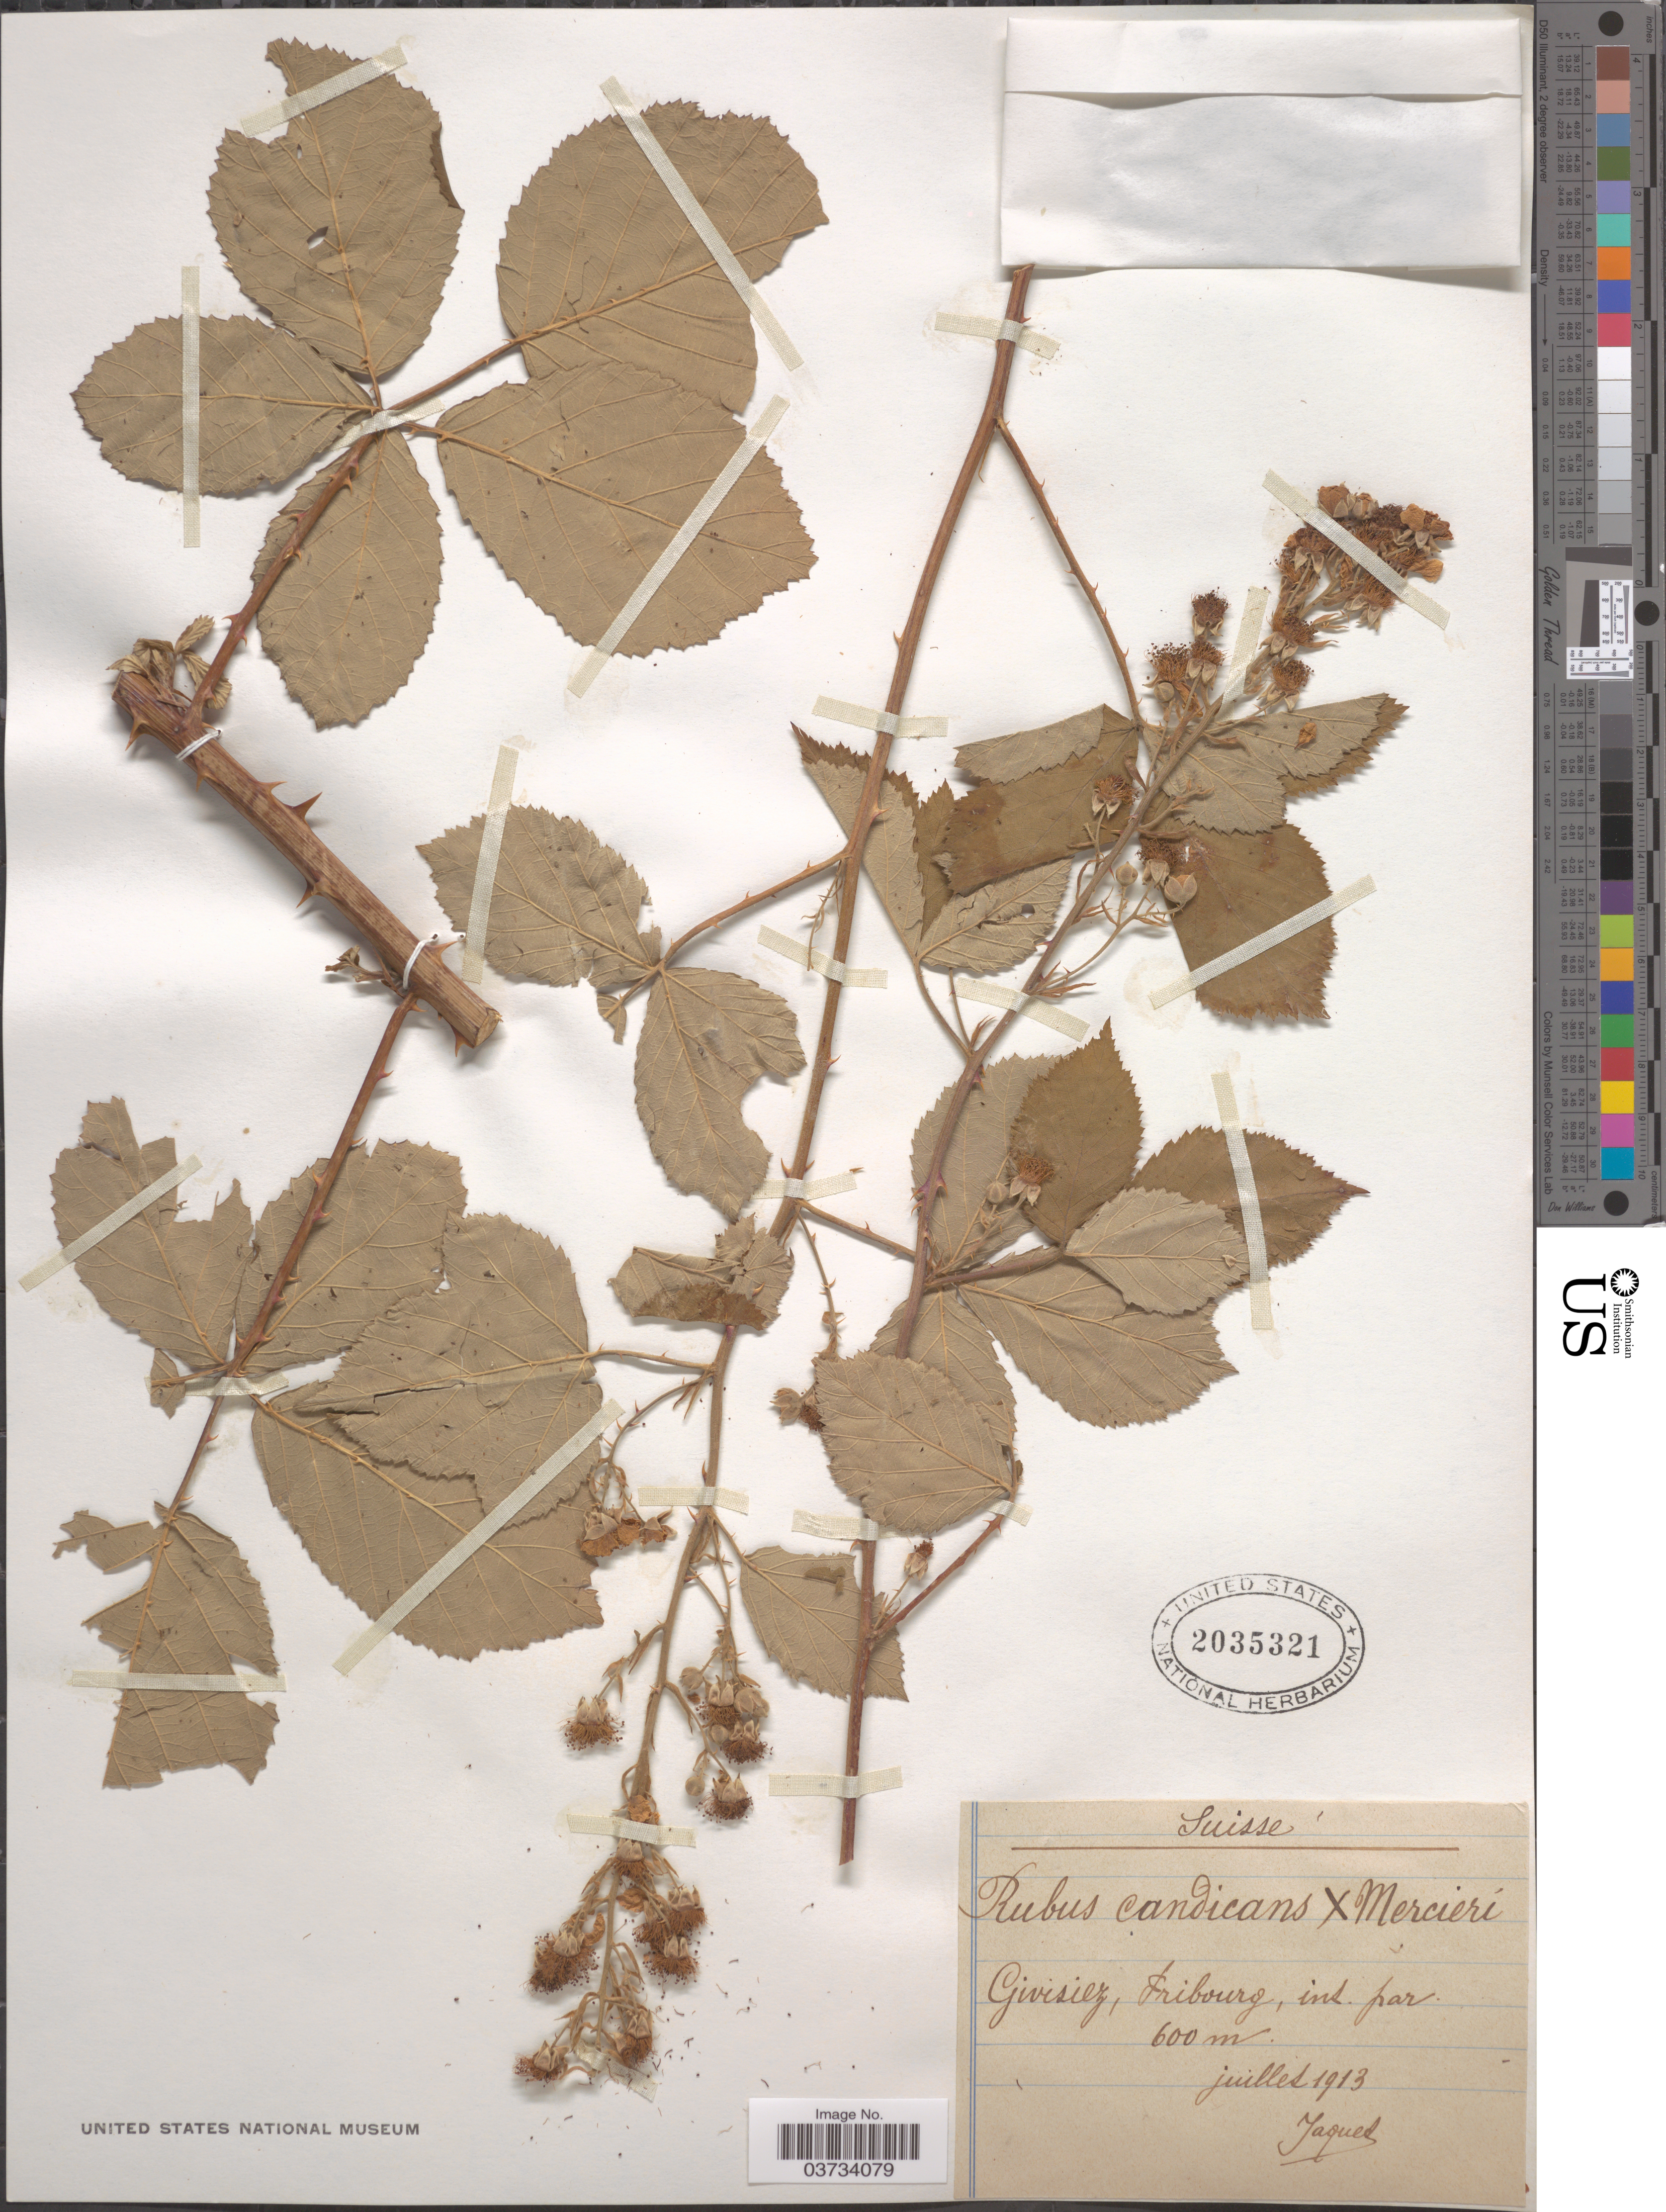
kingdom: Plantae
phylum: Tracheophyta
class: Magnoliopsida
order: Rosales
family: Rosaceae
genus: Rubus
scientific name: Rubus candicans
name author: Weihe ex Rchb.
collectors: -. Jaquet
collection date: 1913-07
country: Switzerland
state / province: Fribourg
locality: Suisse. Givisiez.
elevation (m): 600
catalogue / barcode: US 2035321